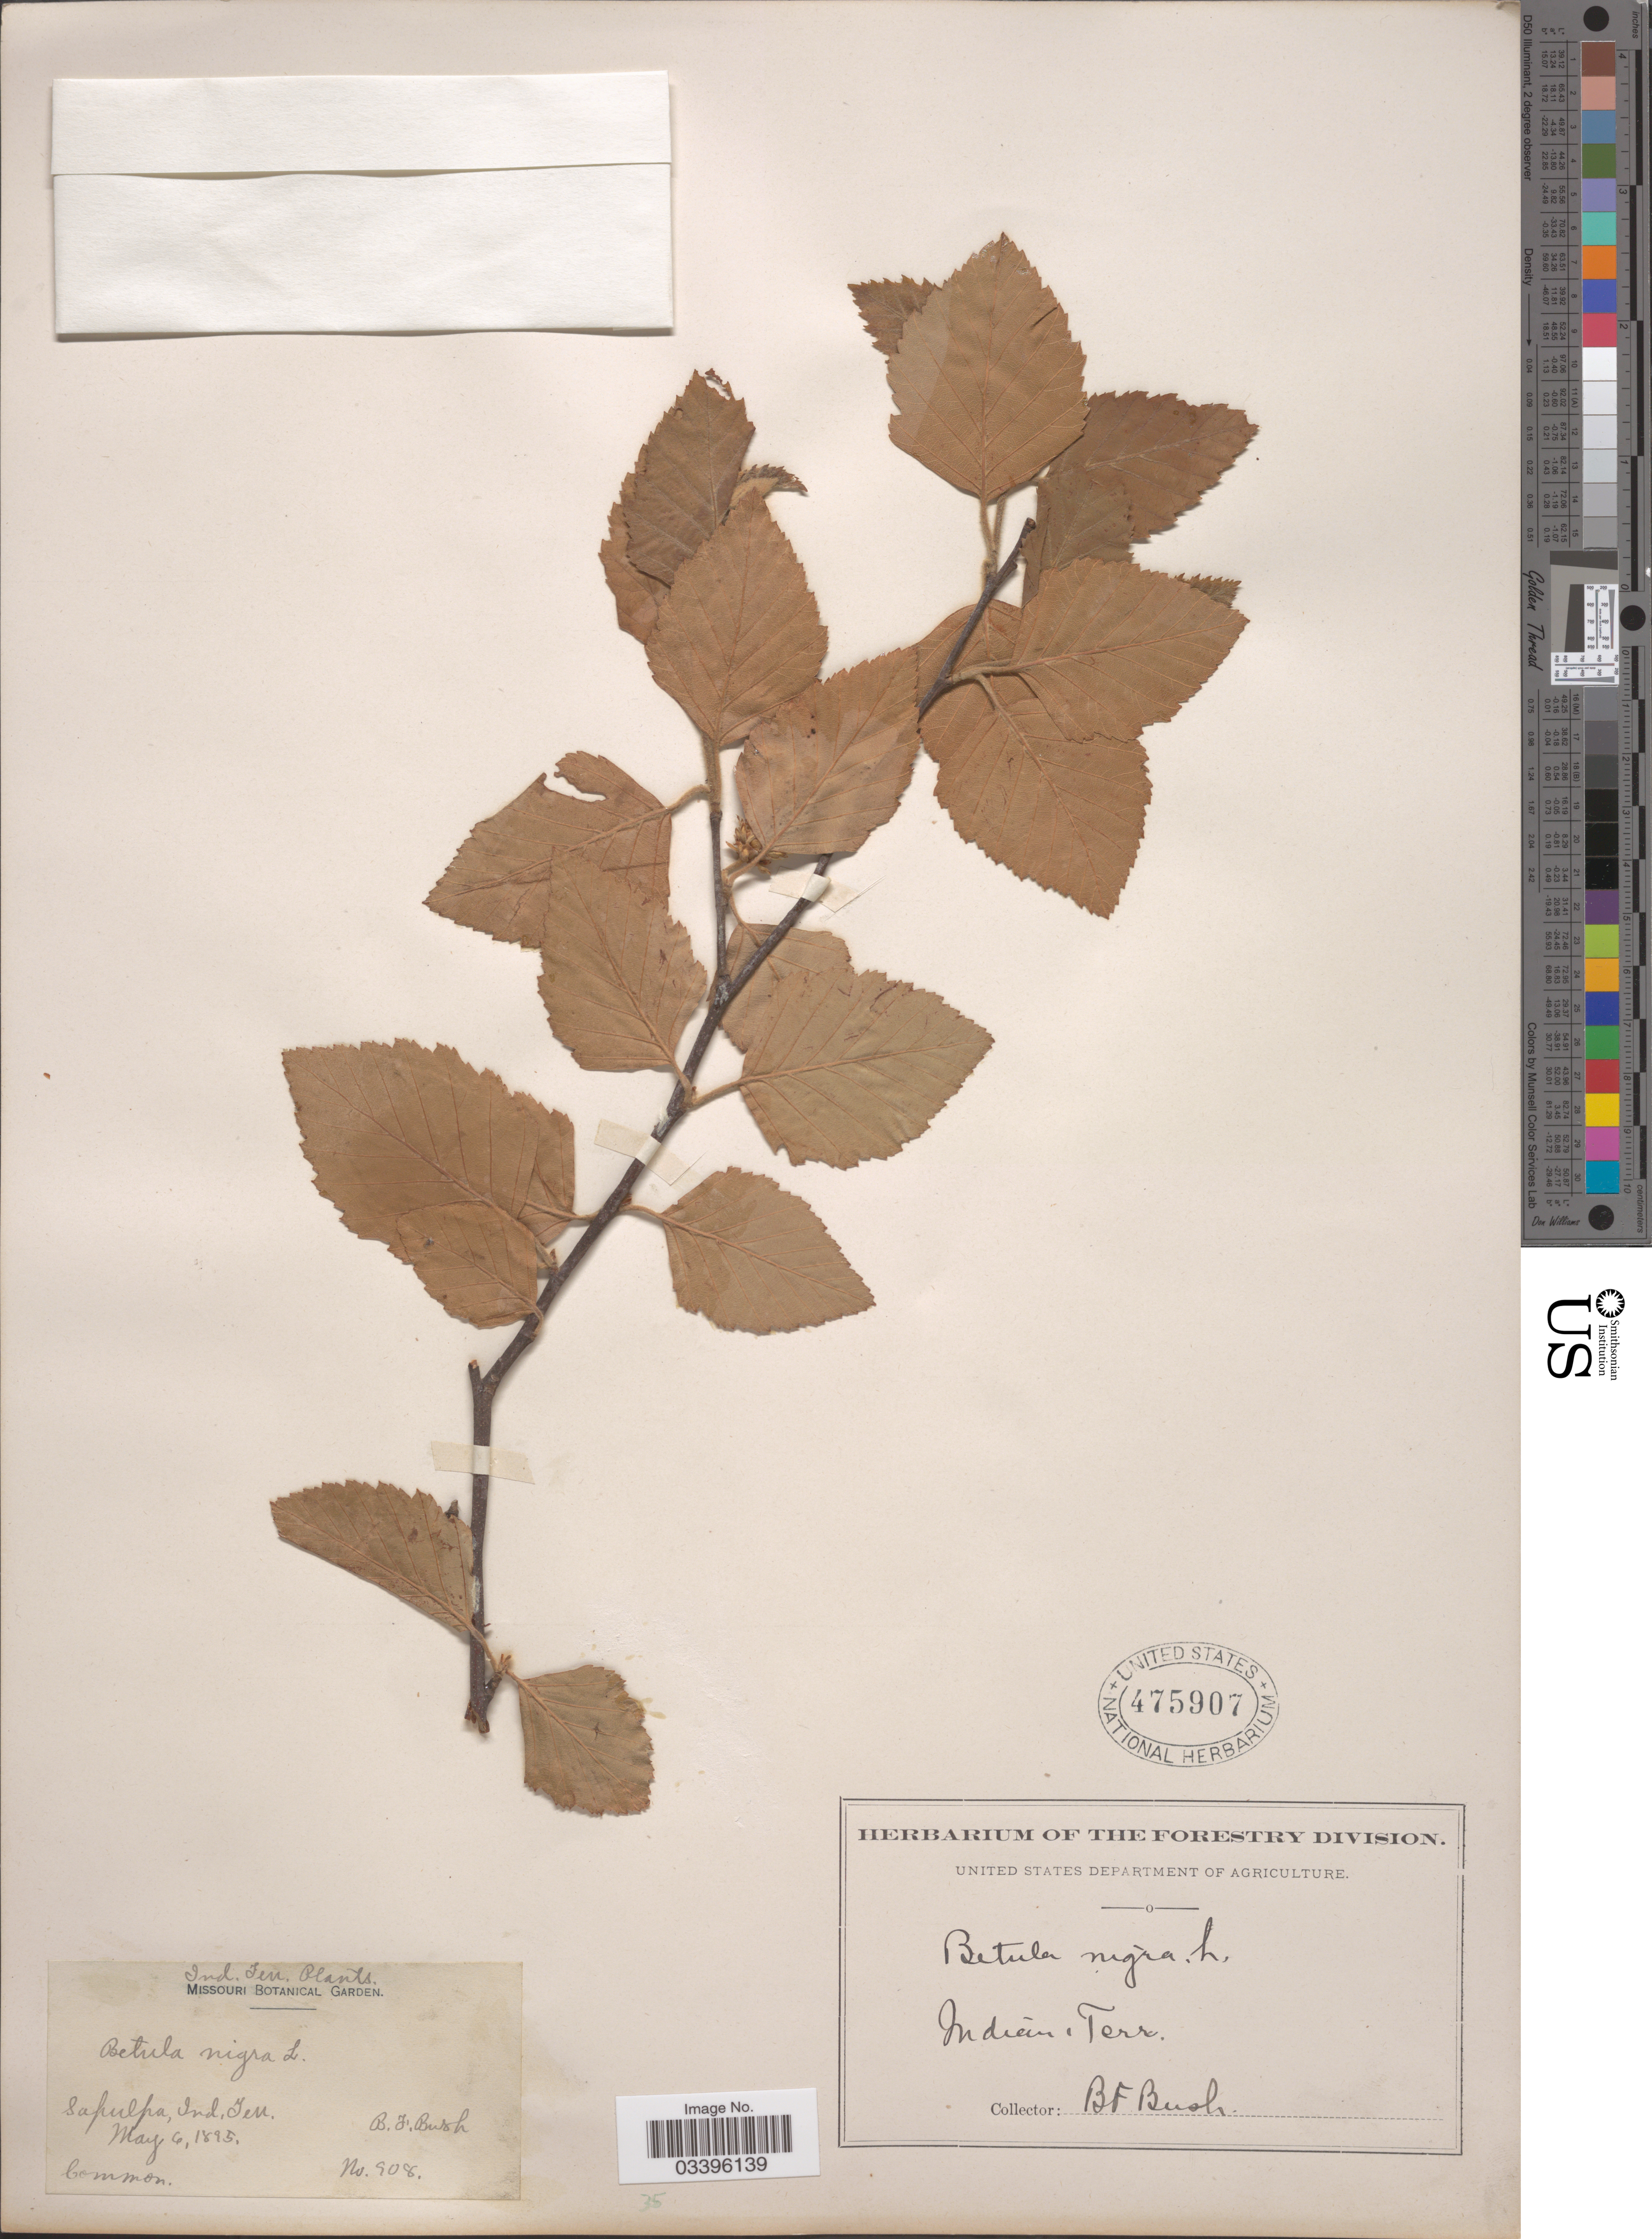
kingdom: Plantae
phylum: Tracheophyta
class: Magnoliopsida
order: Fagales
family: Betulaceae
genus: Betula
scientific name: Betula nigra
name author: L.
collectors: B. F. Bush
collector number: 908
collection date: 1895-05-06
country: United States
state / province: Oklahoma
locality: Indian Terr., Sapulpa.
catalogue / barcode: US 475907